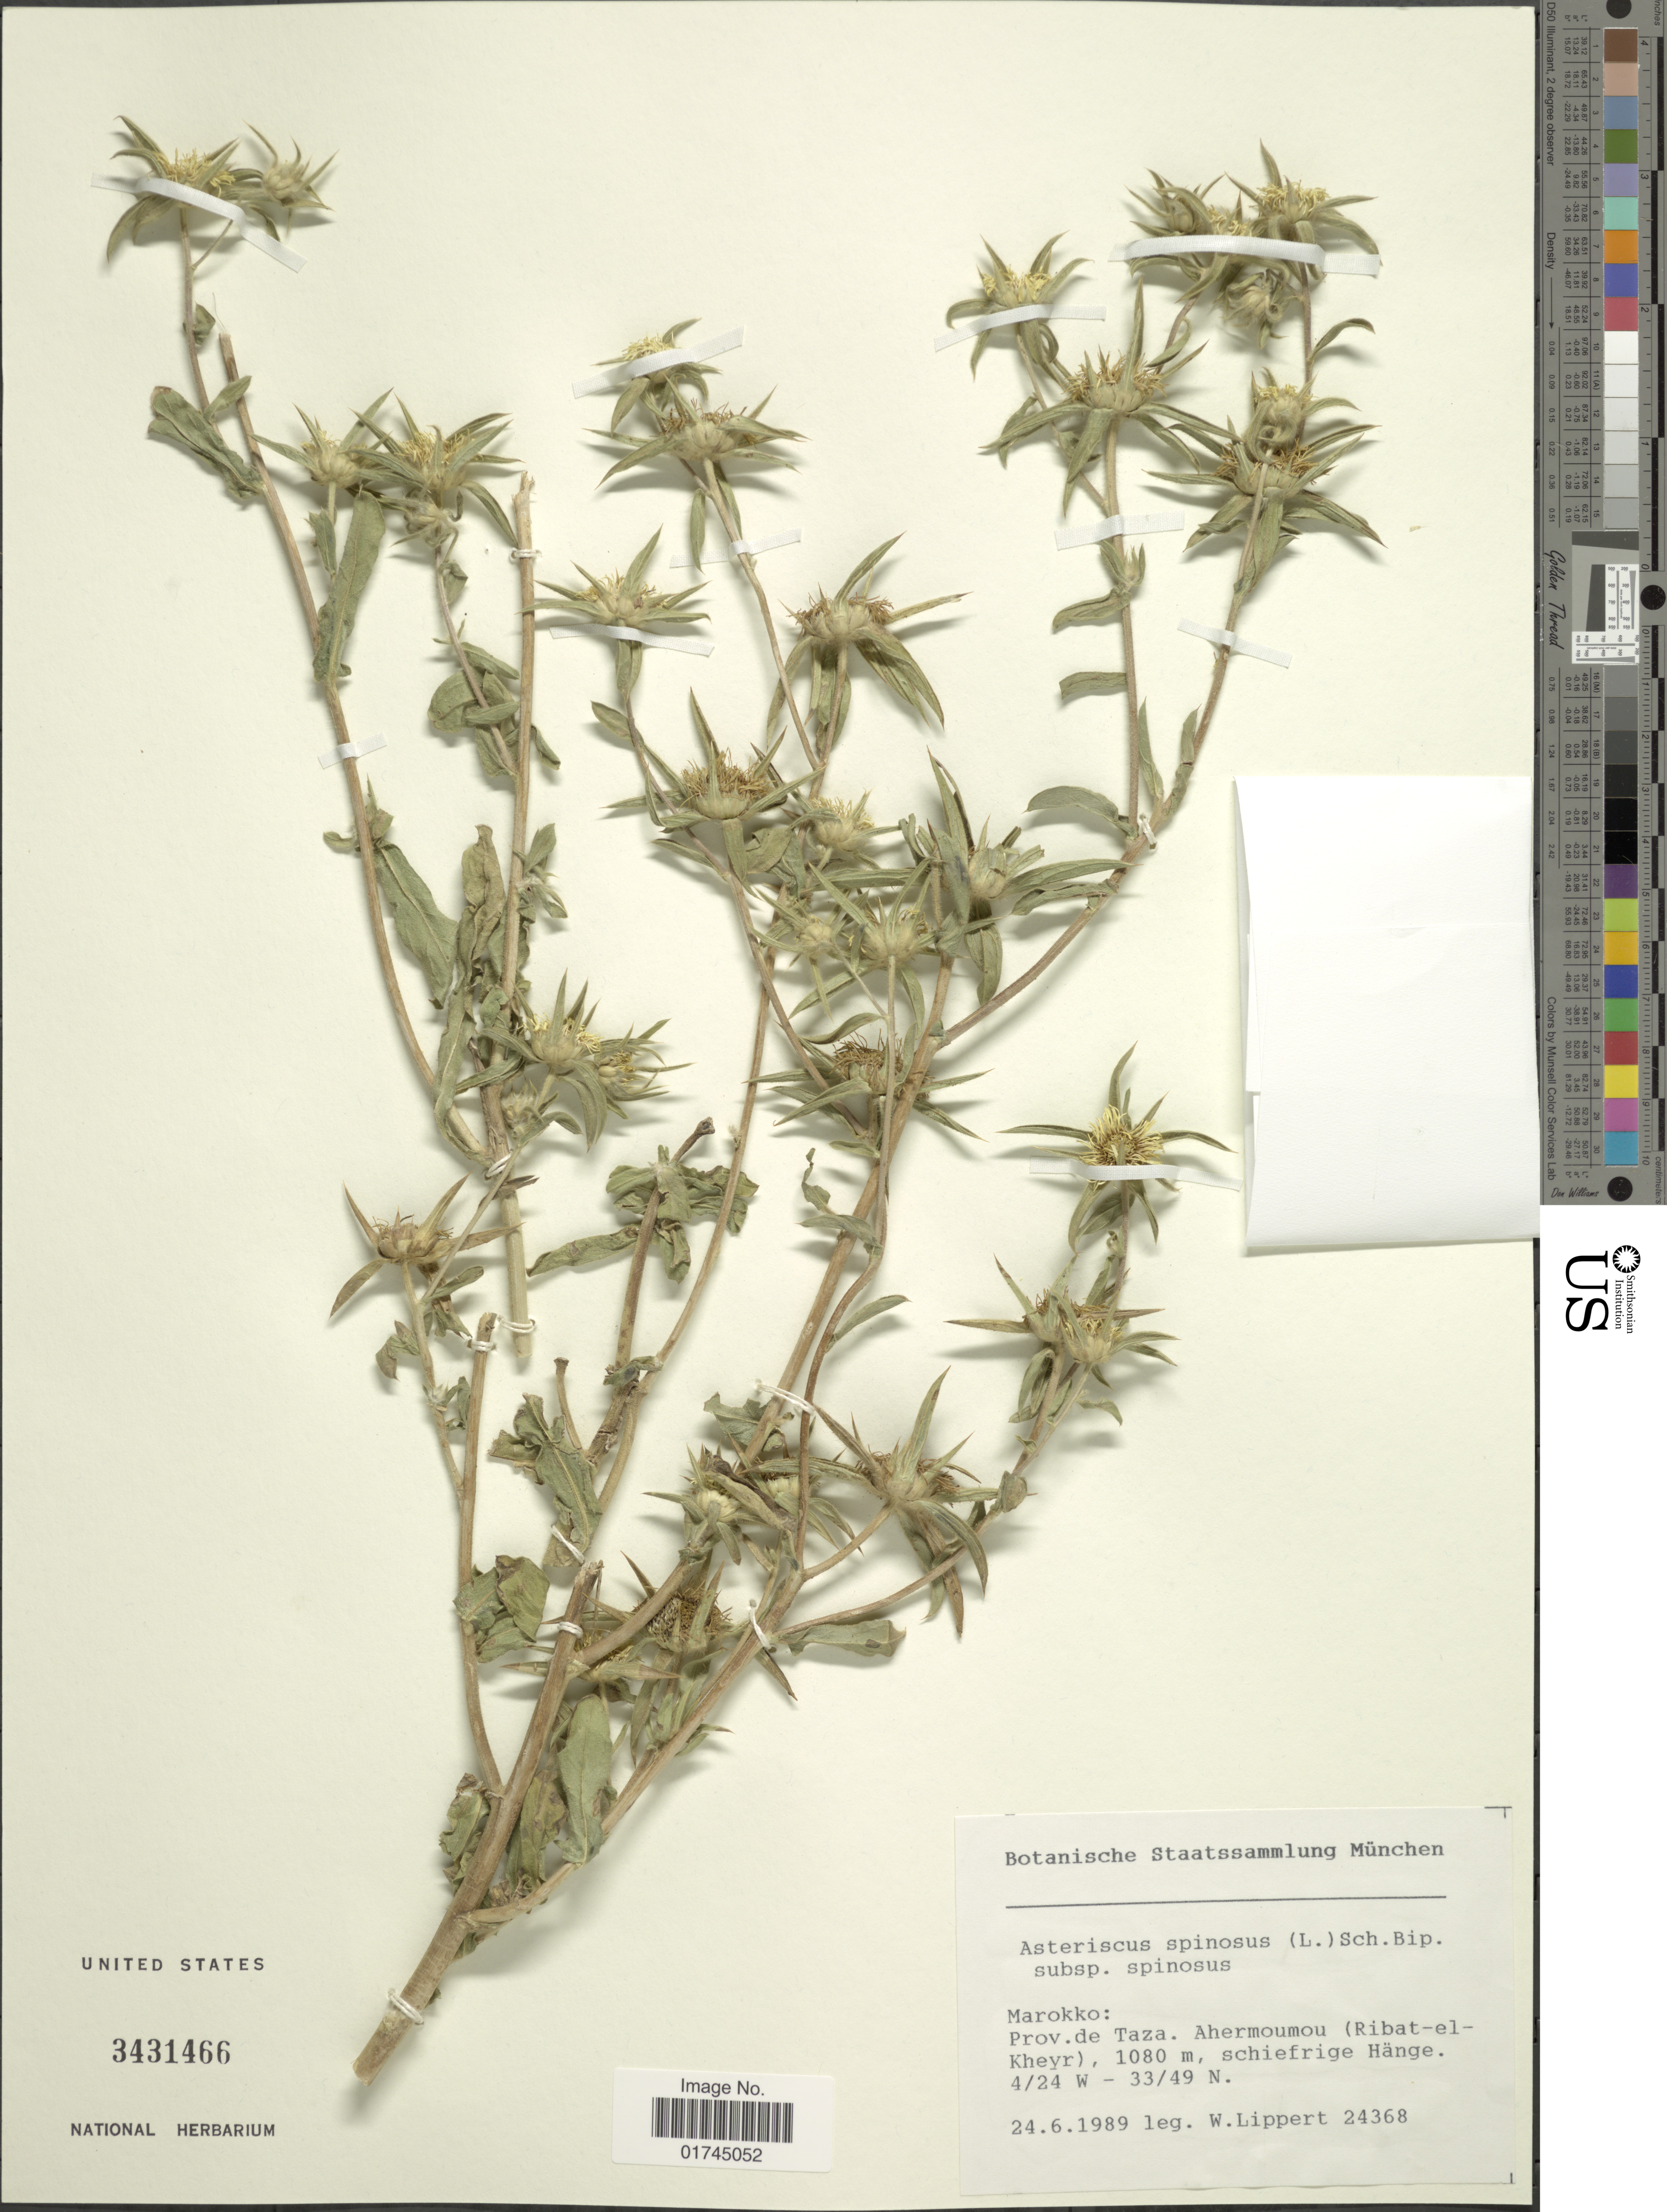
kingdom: Plantae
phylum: Tracheophyta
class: Magnoliopsida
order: Asterales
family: Asteraceae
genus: Asteriscus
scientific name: Asteriscus spinosus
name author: (L.) Sch. Bip.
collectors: W. Lippert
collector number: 24368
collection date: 1989-06-24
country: Morocco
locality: Prov. de Taza, Ahermoumou (Ribat-el-Kheyr), schiefrige Hänge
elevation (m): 1080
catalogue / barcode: US 3431466